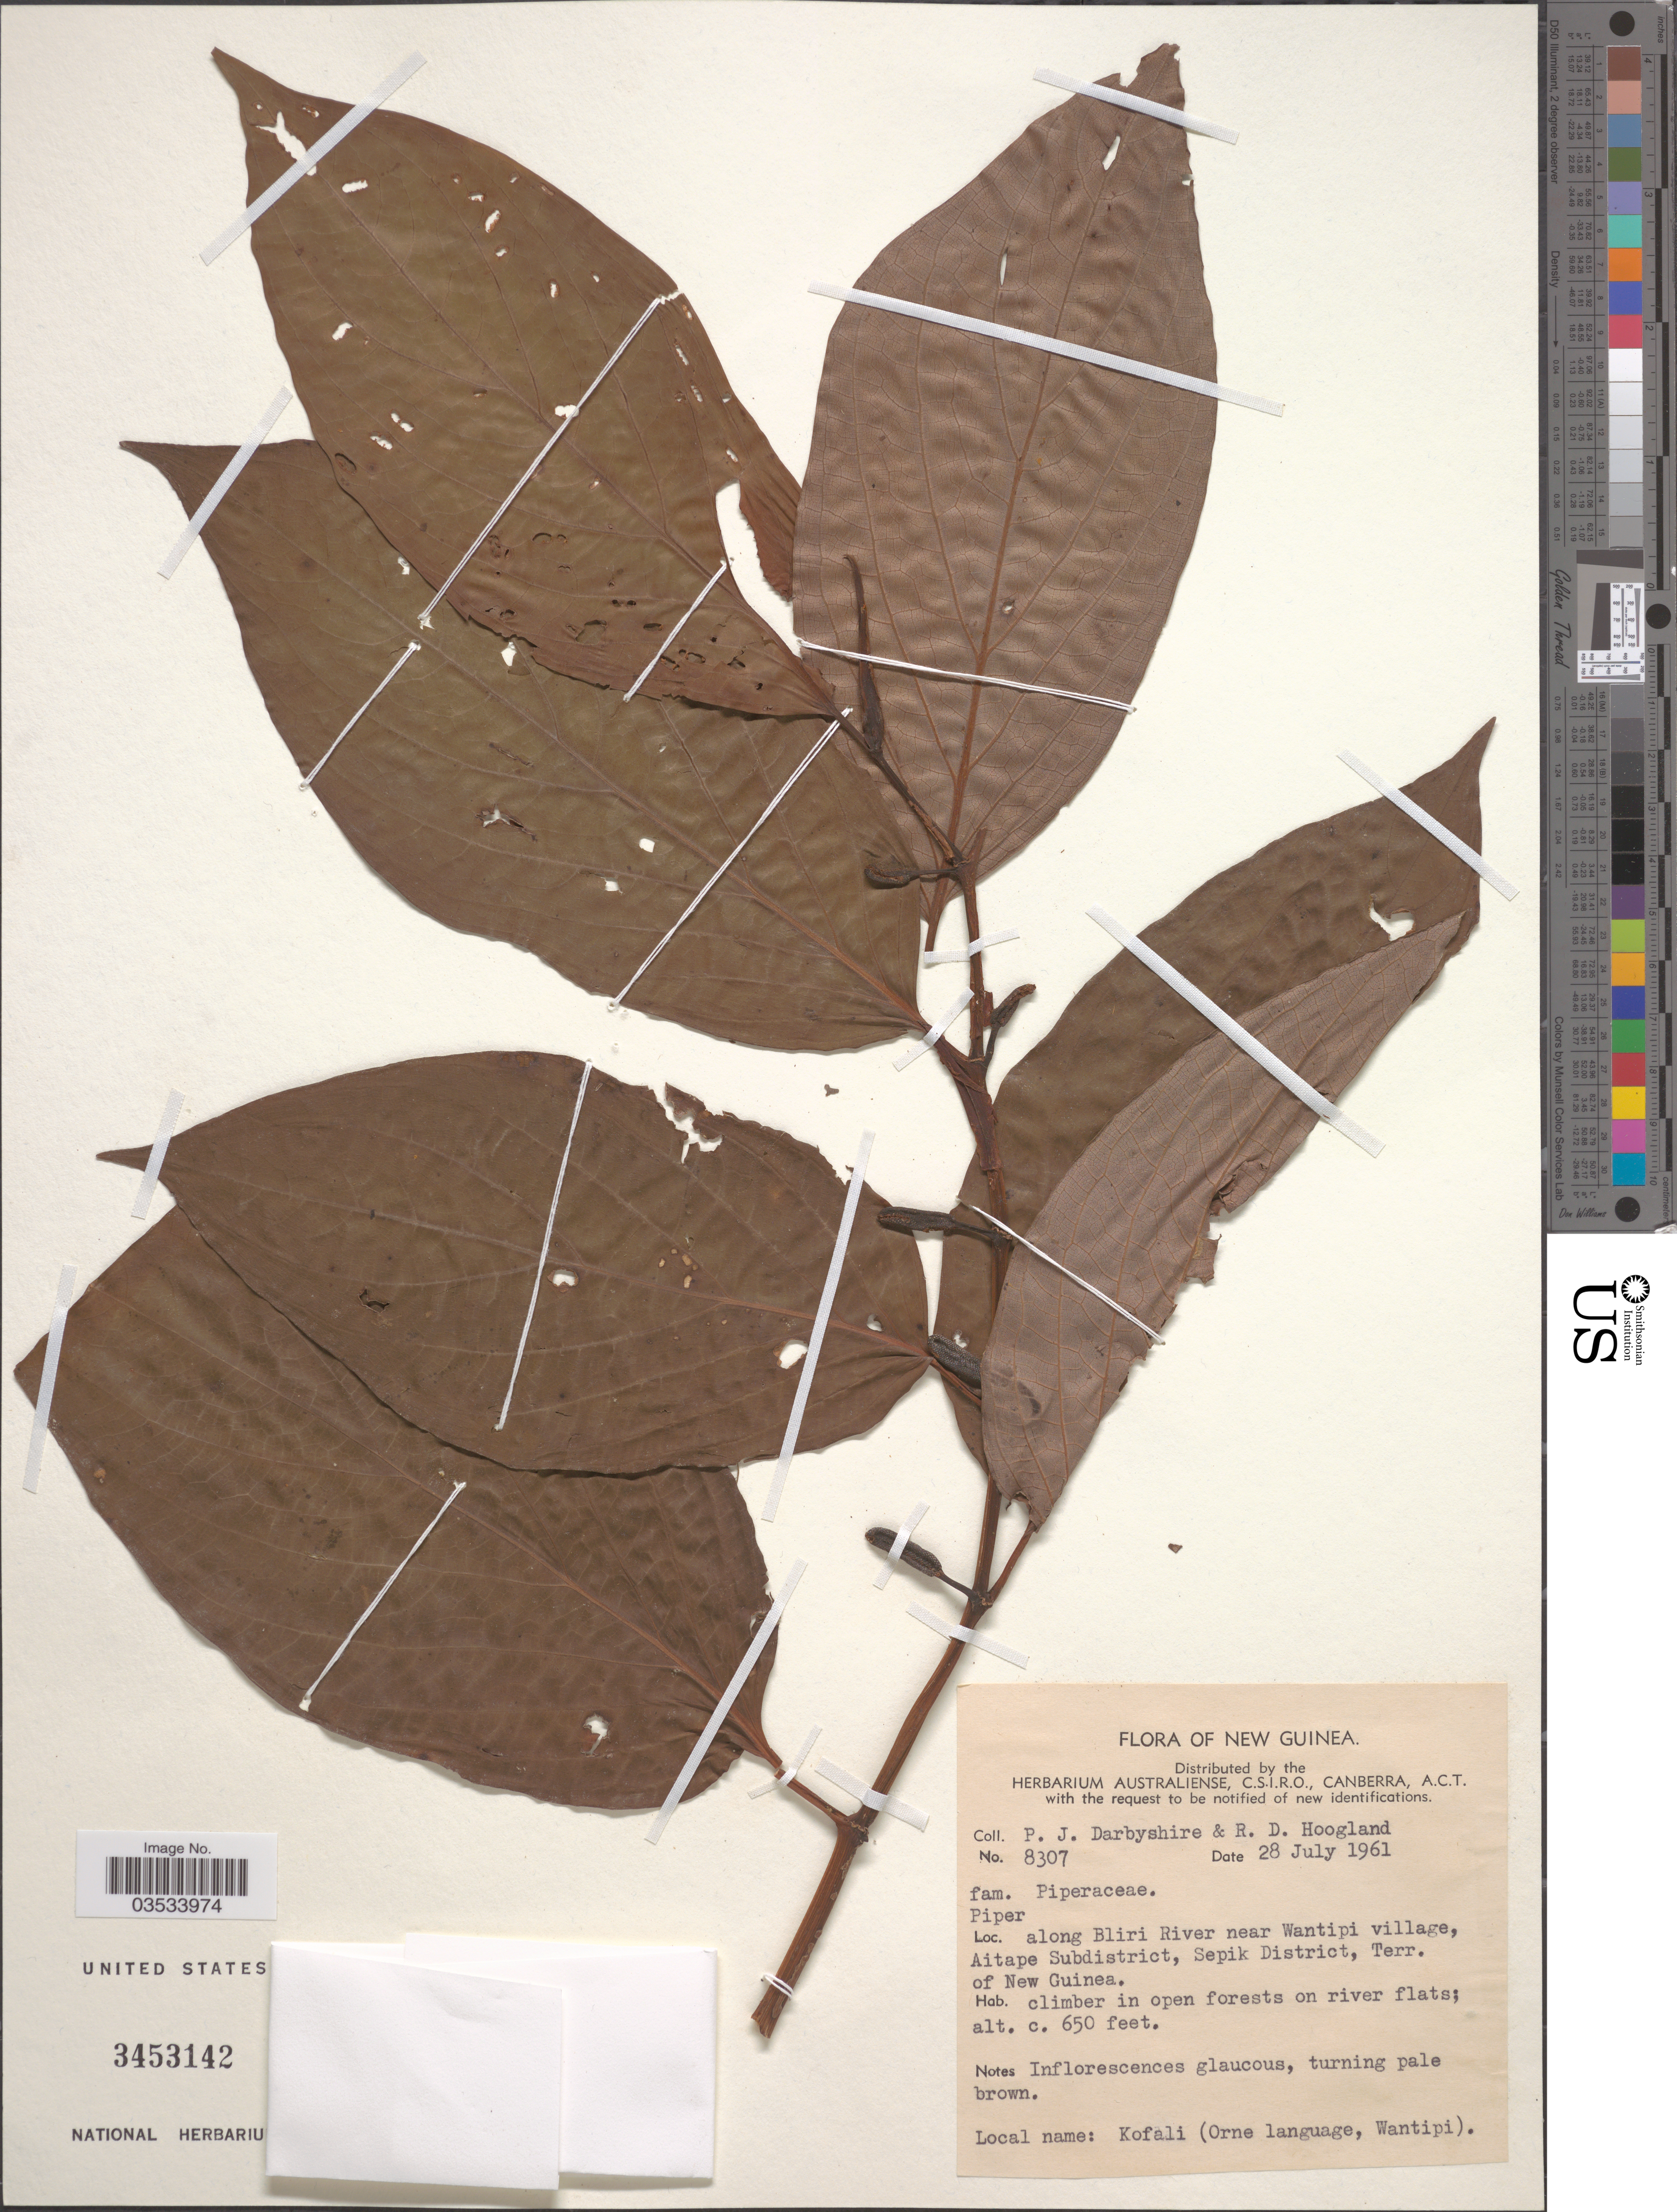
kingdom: Plantae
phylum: Tracheophyta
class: Magnoliopsida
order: Piperales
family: Piperaceae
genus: Piper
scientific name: Piper sp.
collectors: P. Darbyshire & R. D. Hoogland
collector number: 8307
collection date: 1961-07-28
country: Papua New Guinea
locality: New Guinea. Along Bliri River near Wantipi village, Aitape Subdistrict, Sepik District, Terr. of New Guinea.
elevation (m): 198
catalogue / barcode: US 3453142